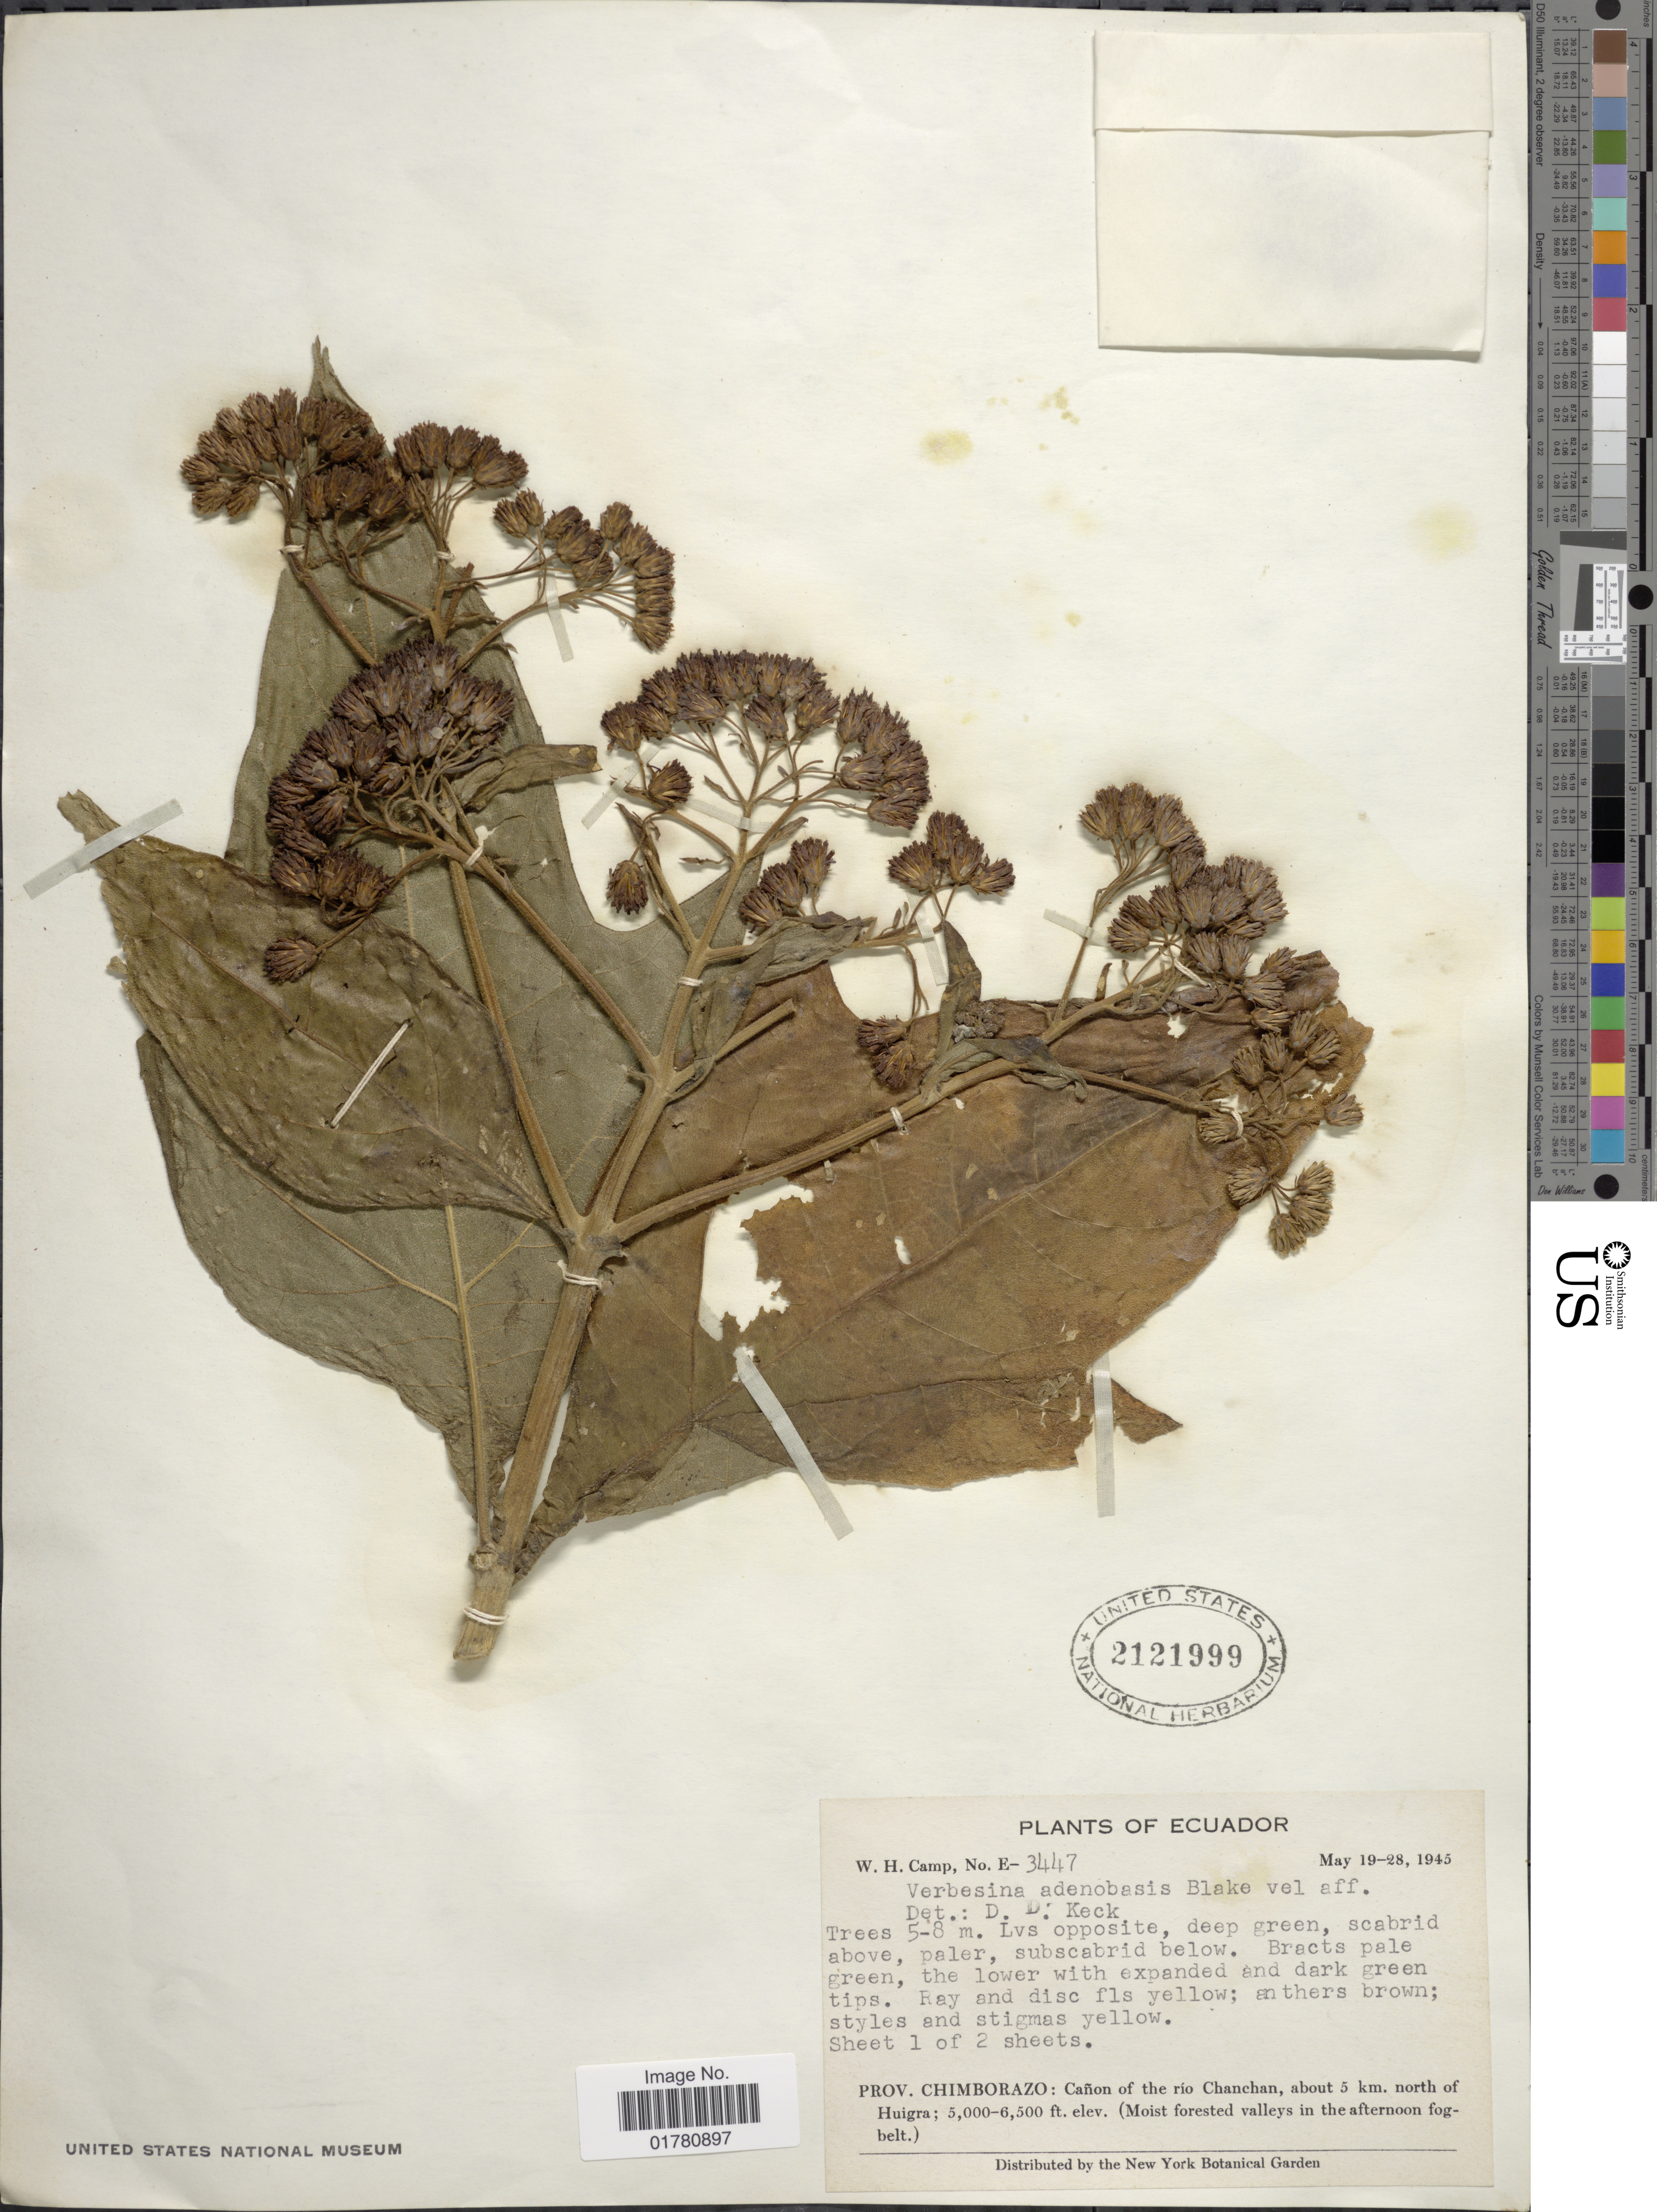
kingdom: Plantae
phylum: Tracheophyta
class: Magnoliopsida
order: Asterales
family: Asteraceae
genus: Verbesina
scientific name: Verbesina latisquama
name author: S.F. Blake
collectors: W. H. Camp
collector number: E-3447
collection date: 1945-05-19/1945-05-28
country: Ecuador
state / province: Chimborazo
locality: Cañon of the río Chanchan, about 5 km, north of Huigra (Moist forested valleys in the afternoon fogbelt)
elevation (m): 1524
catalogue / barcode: US 2121999